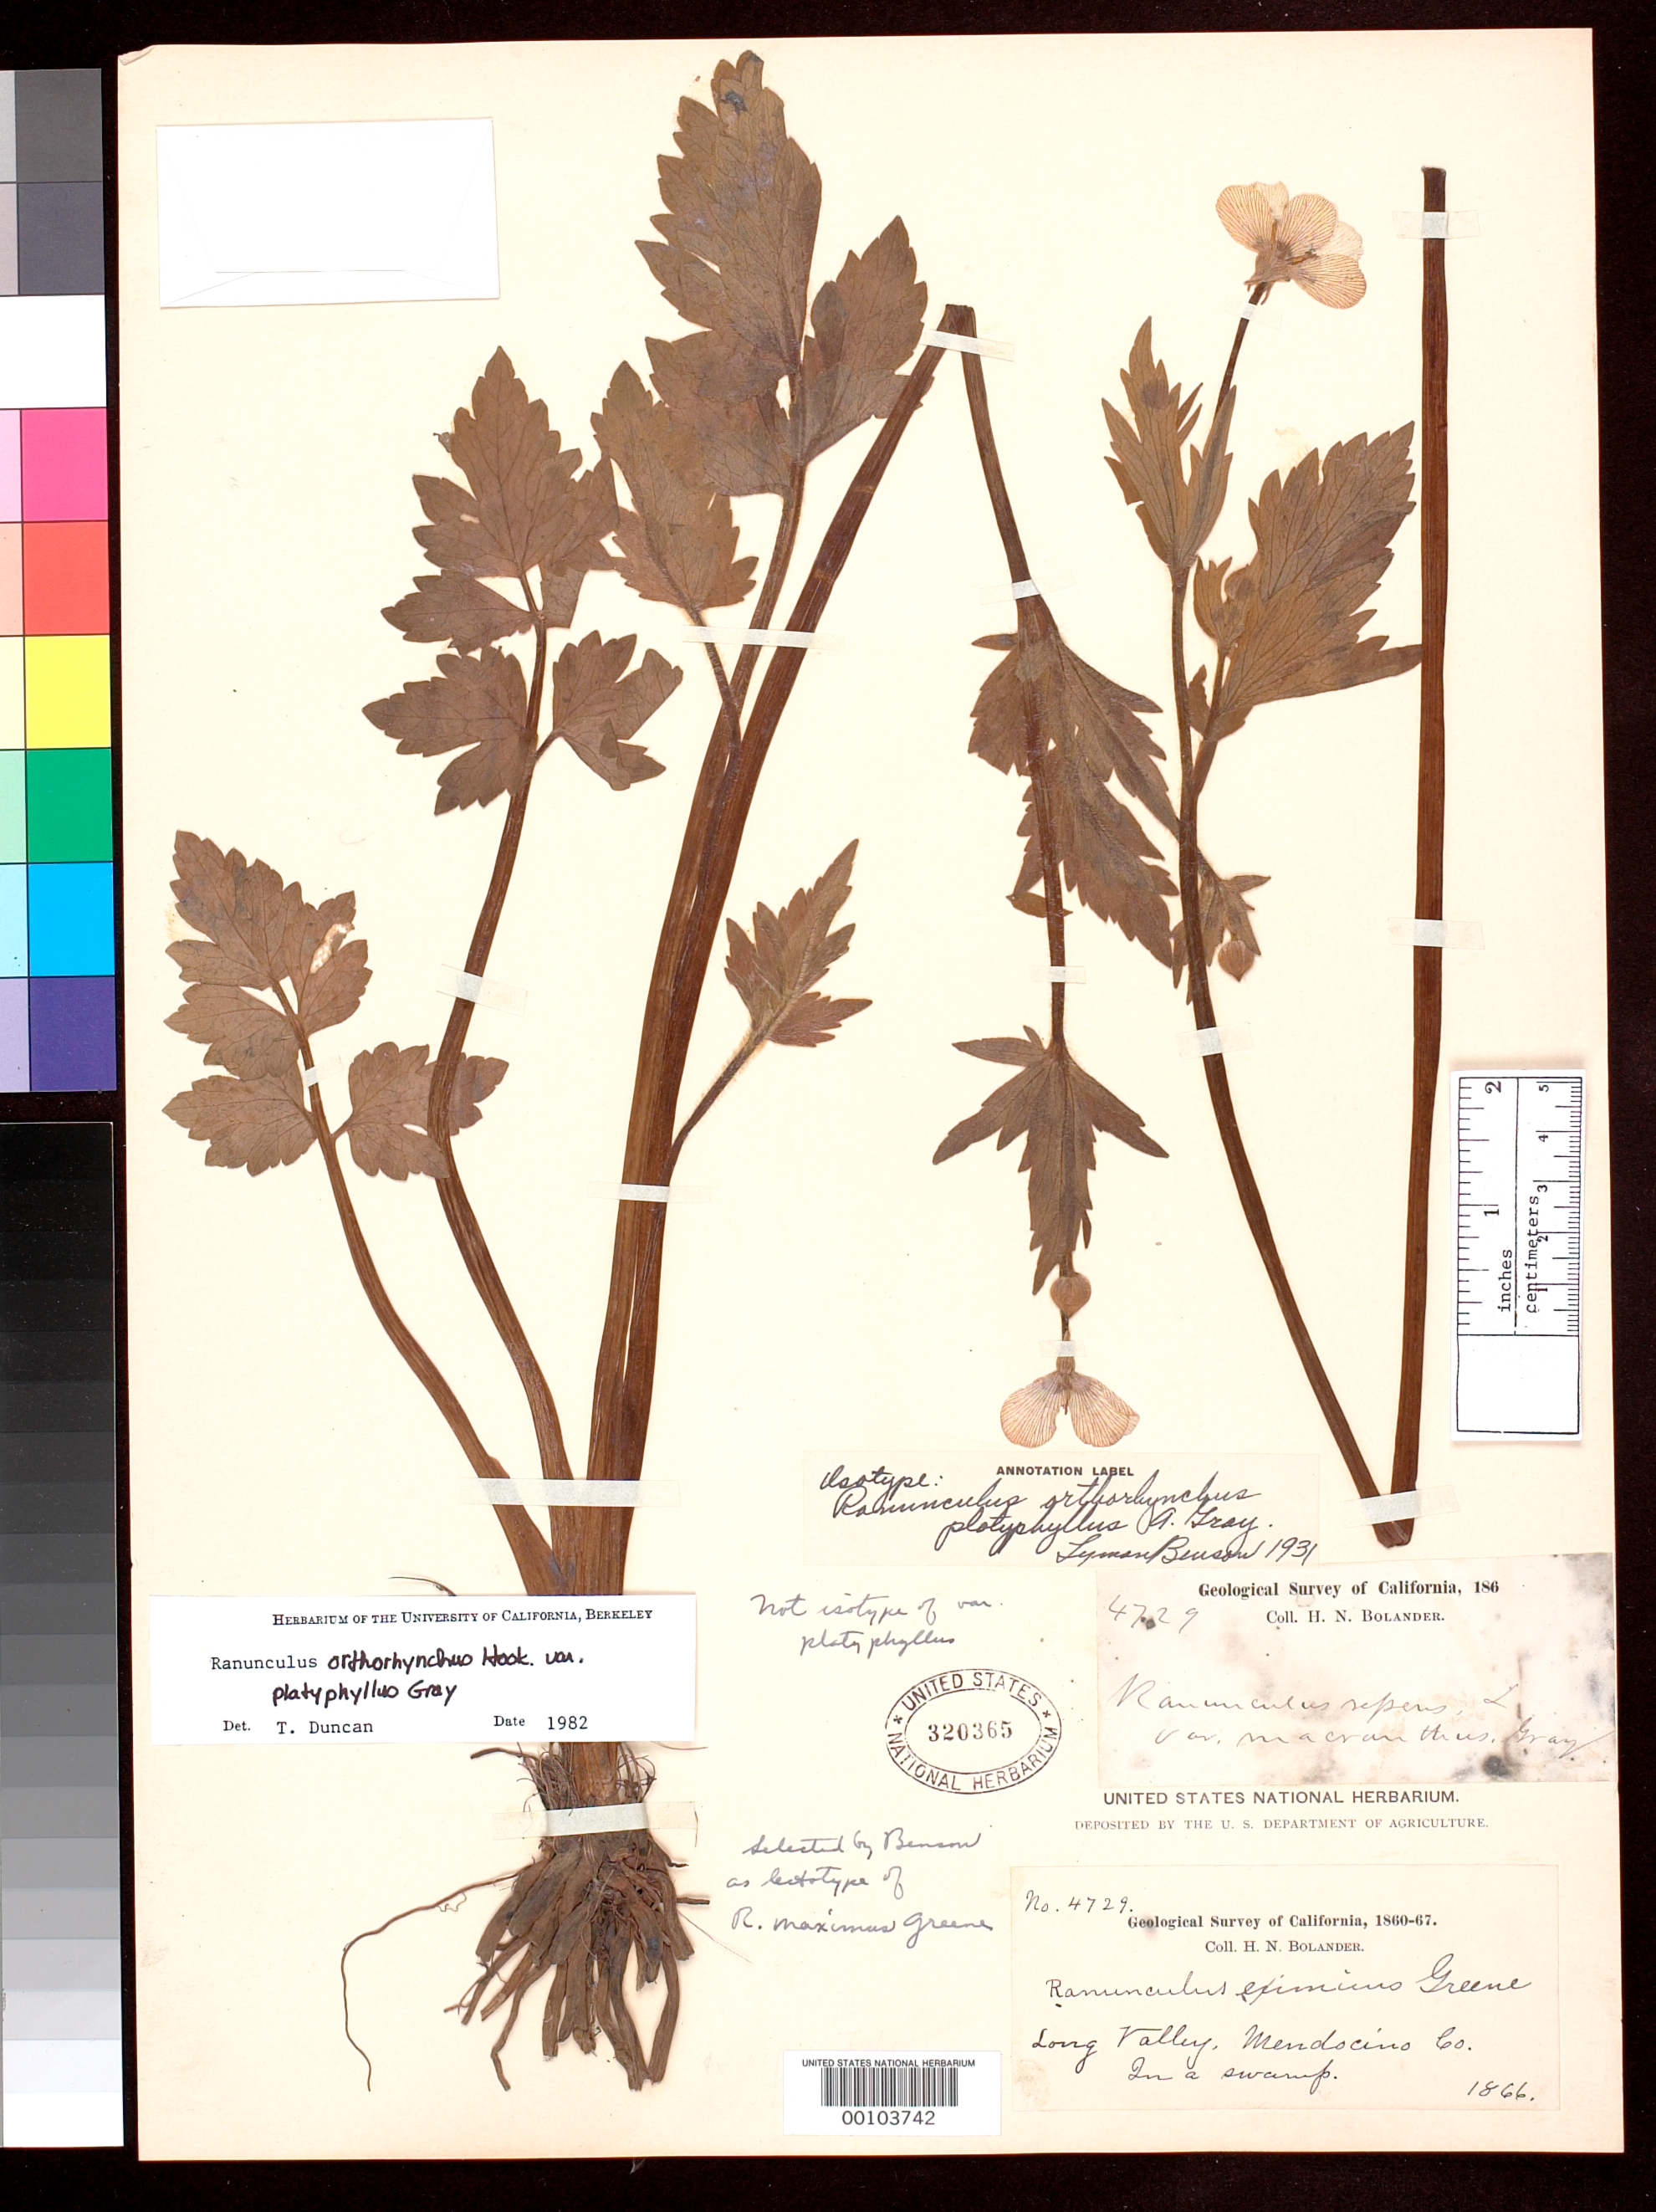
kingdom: Plantae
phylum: Tracheophyta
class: Magnoliopsida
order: Ranunculales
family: Ranunculaceae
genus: Ranunculus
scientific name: Ranunculus maximus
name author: Greene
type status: Isolectotype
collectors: H. Bolander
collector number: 4729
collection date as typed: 1866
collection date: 1866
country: United States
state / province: California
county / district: Mendocino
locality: Long Valley.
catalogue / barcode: US 320365